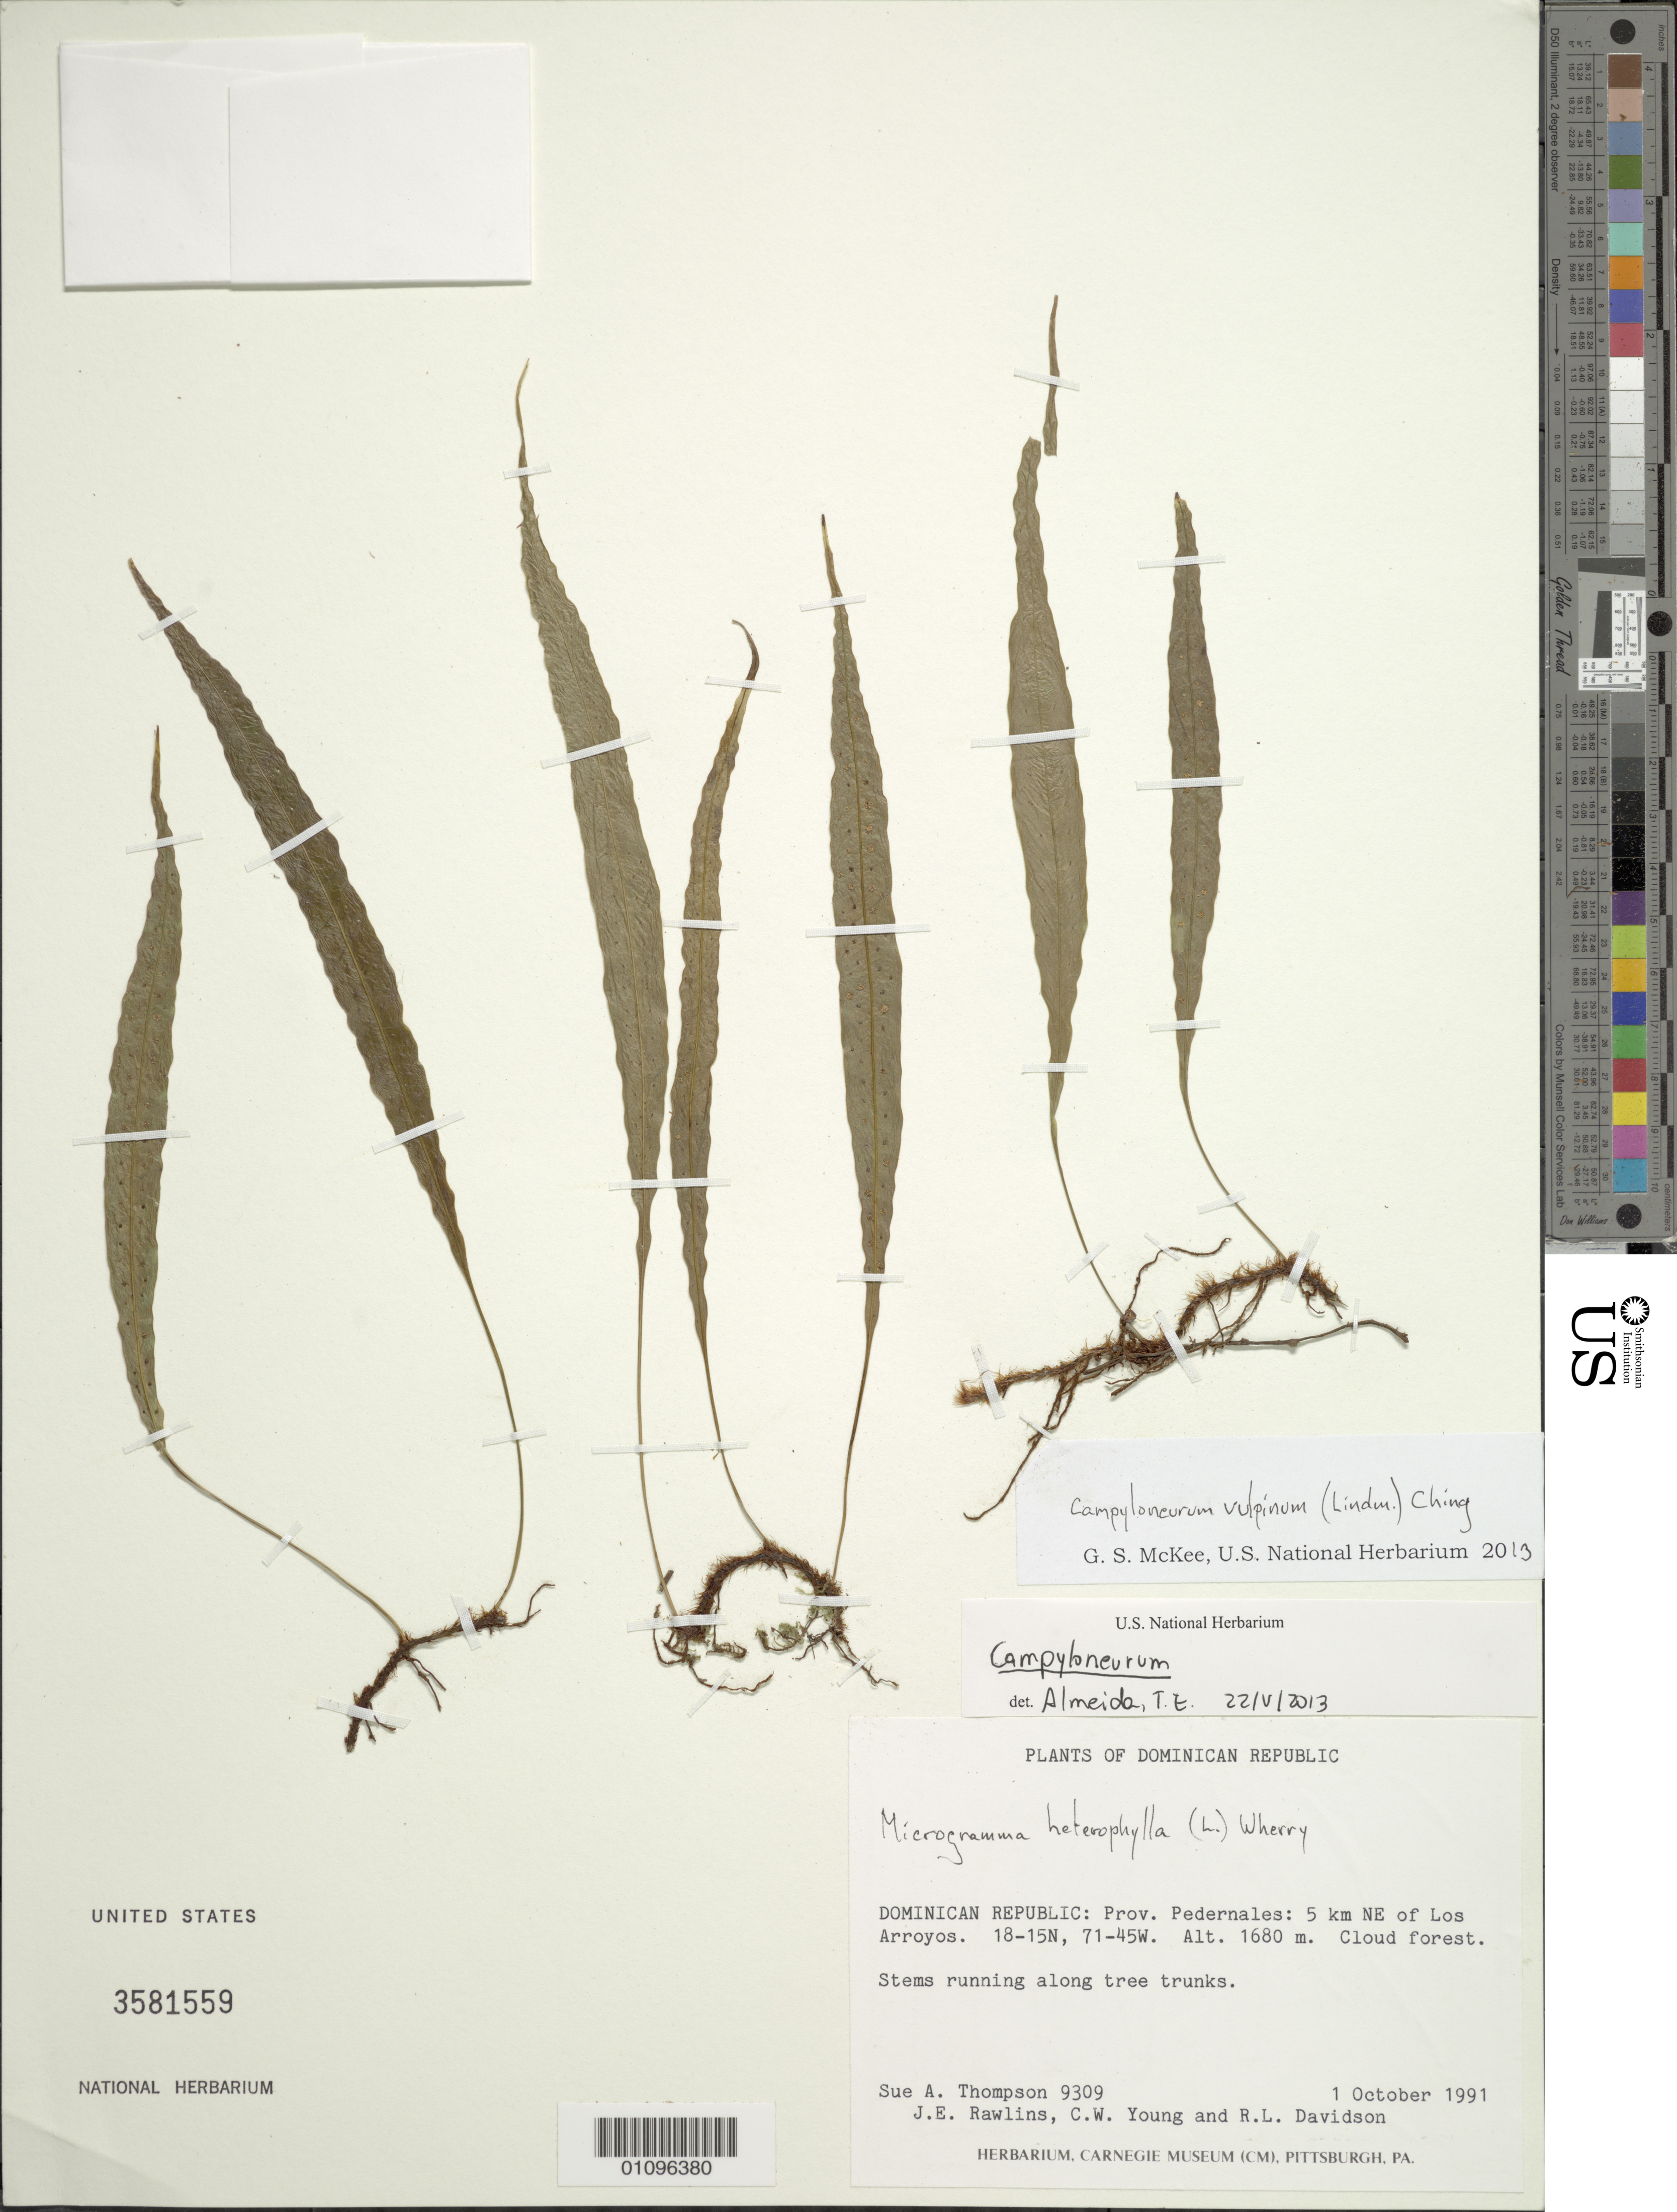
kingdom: Plantae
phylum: Tracheophyta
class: Polypodiopsida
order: Polypodiales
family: Polypodiaceae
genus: Campyloneurum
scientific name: Campyloneurum vulpinum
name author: (Lindm.) Ching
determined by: McKee, G. S., (US), NMNH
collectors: S. A. Thompson, J. Rawlins, C. Young & R. Davidson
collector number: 9309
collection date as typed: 01 Oct 1991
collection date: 1991-10-01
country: Dominican Republic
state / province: Pedernales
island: Hispaniola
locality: Los Arroyos, 5 km NE of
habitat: Cloud forest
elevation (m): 1680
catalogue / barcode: US 3581559